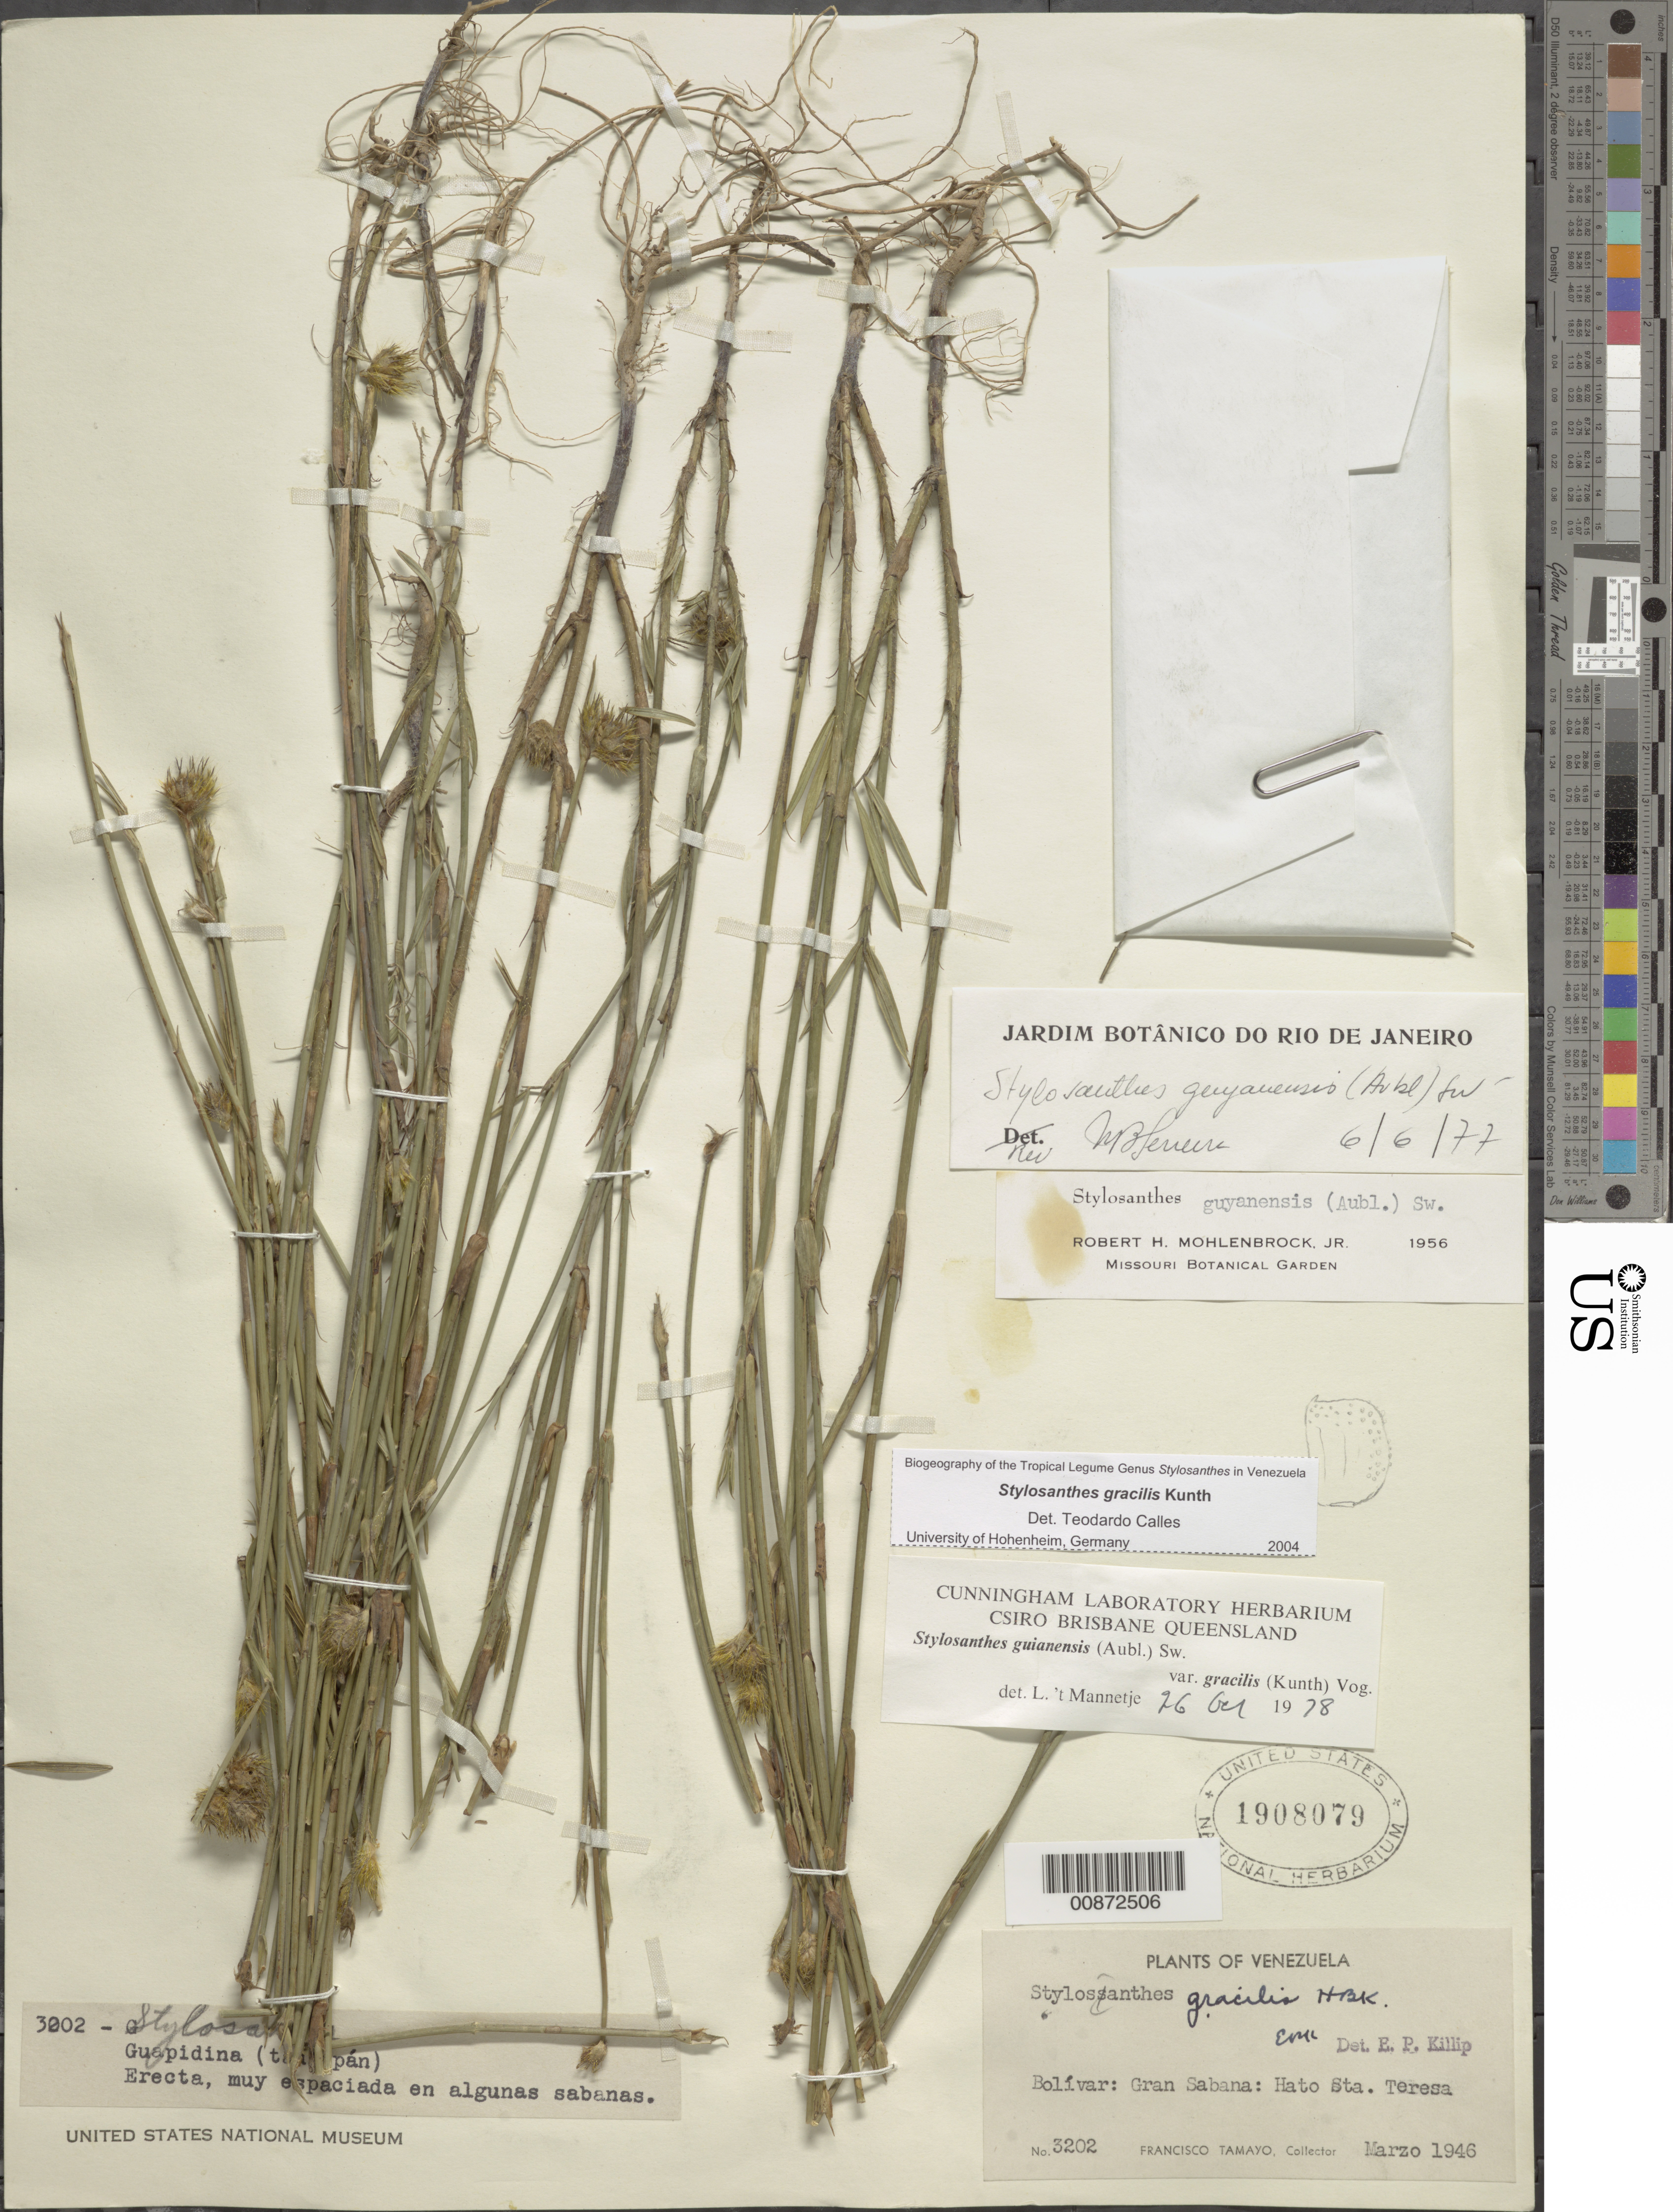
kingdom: Plantae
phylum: Tracheophyta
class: Magnoliopsida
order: Fabales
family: Fabaceae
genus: Stylosanthes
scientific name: Stylosanthes guianensis var. gracilis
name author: (Kunth) Vogel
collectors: F. Tamayo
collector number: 3202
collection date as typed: Mar-46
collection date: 1946-03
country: Venezuela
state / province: Bolívar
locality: Gran Sabana, Sta. Teresa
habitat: Algunas sabanas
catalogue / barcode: US 1908079